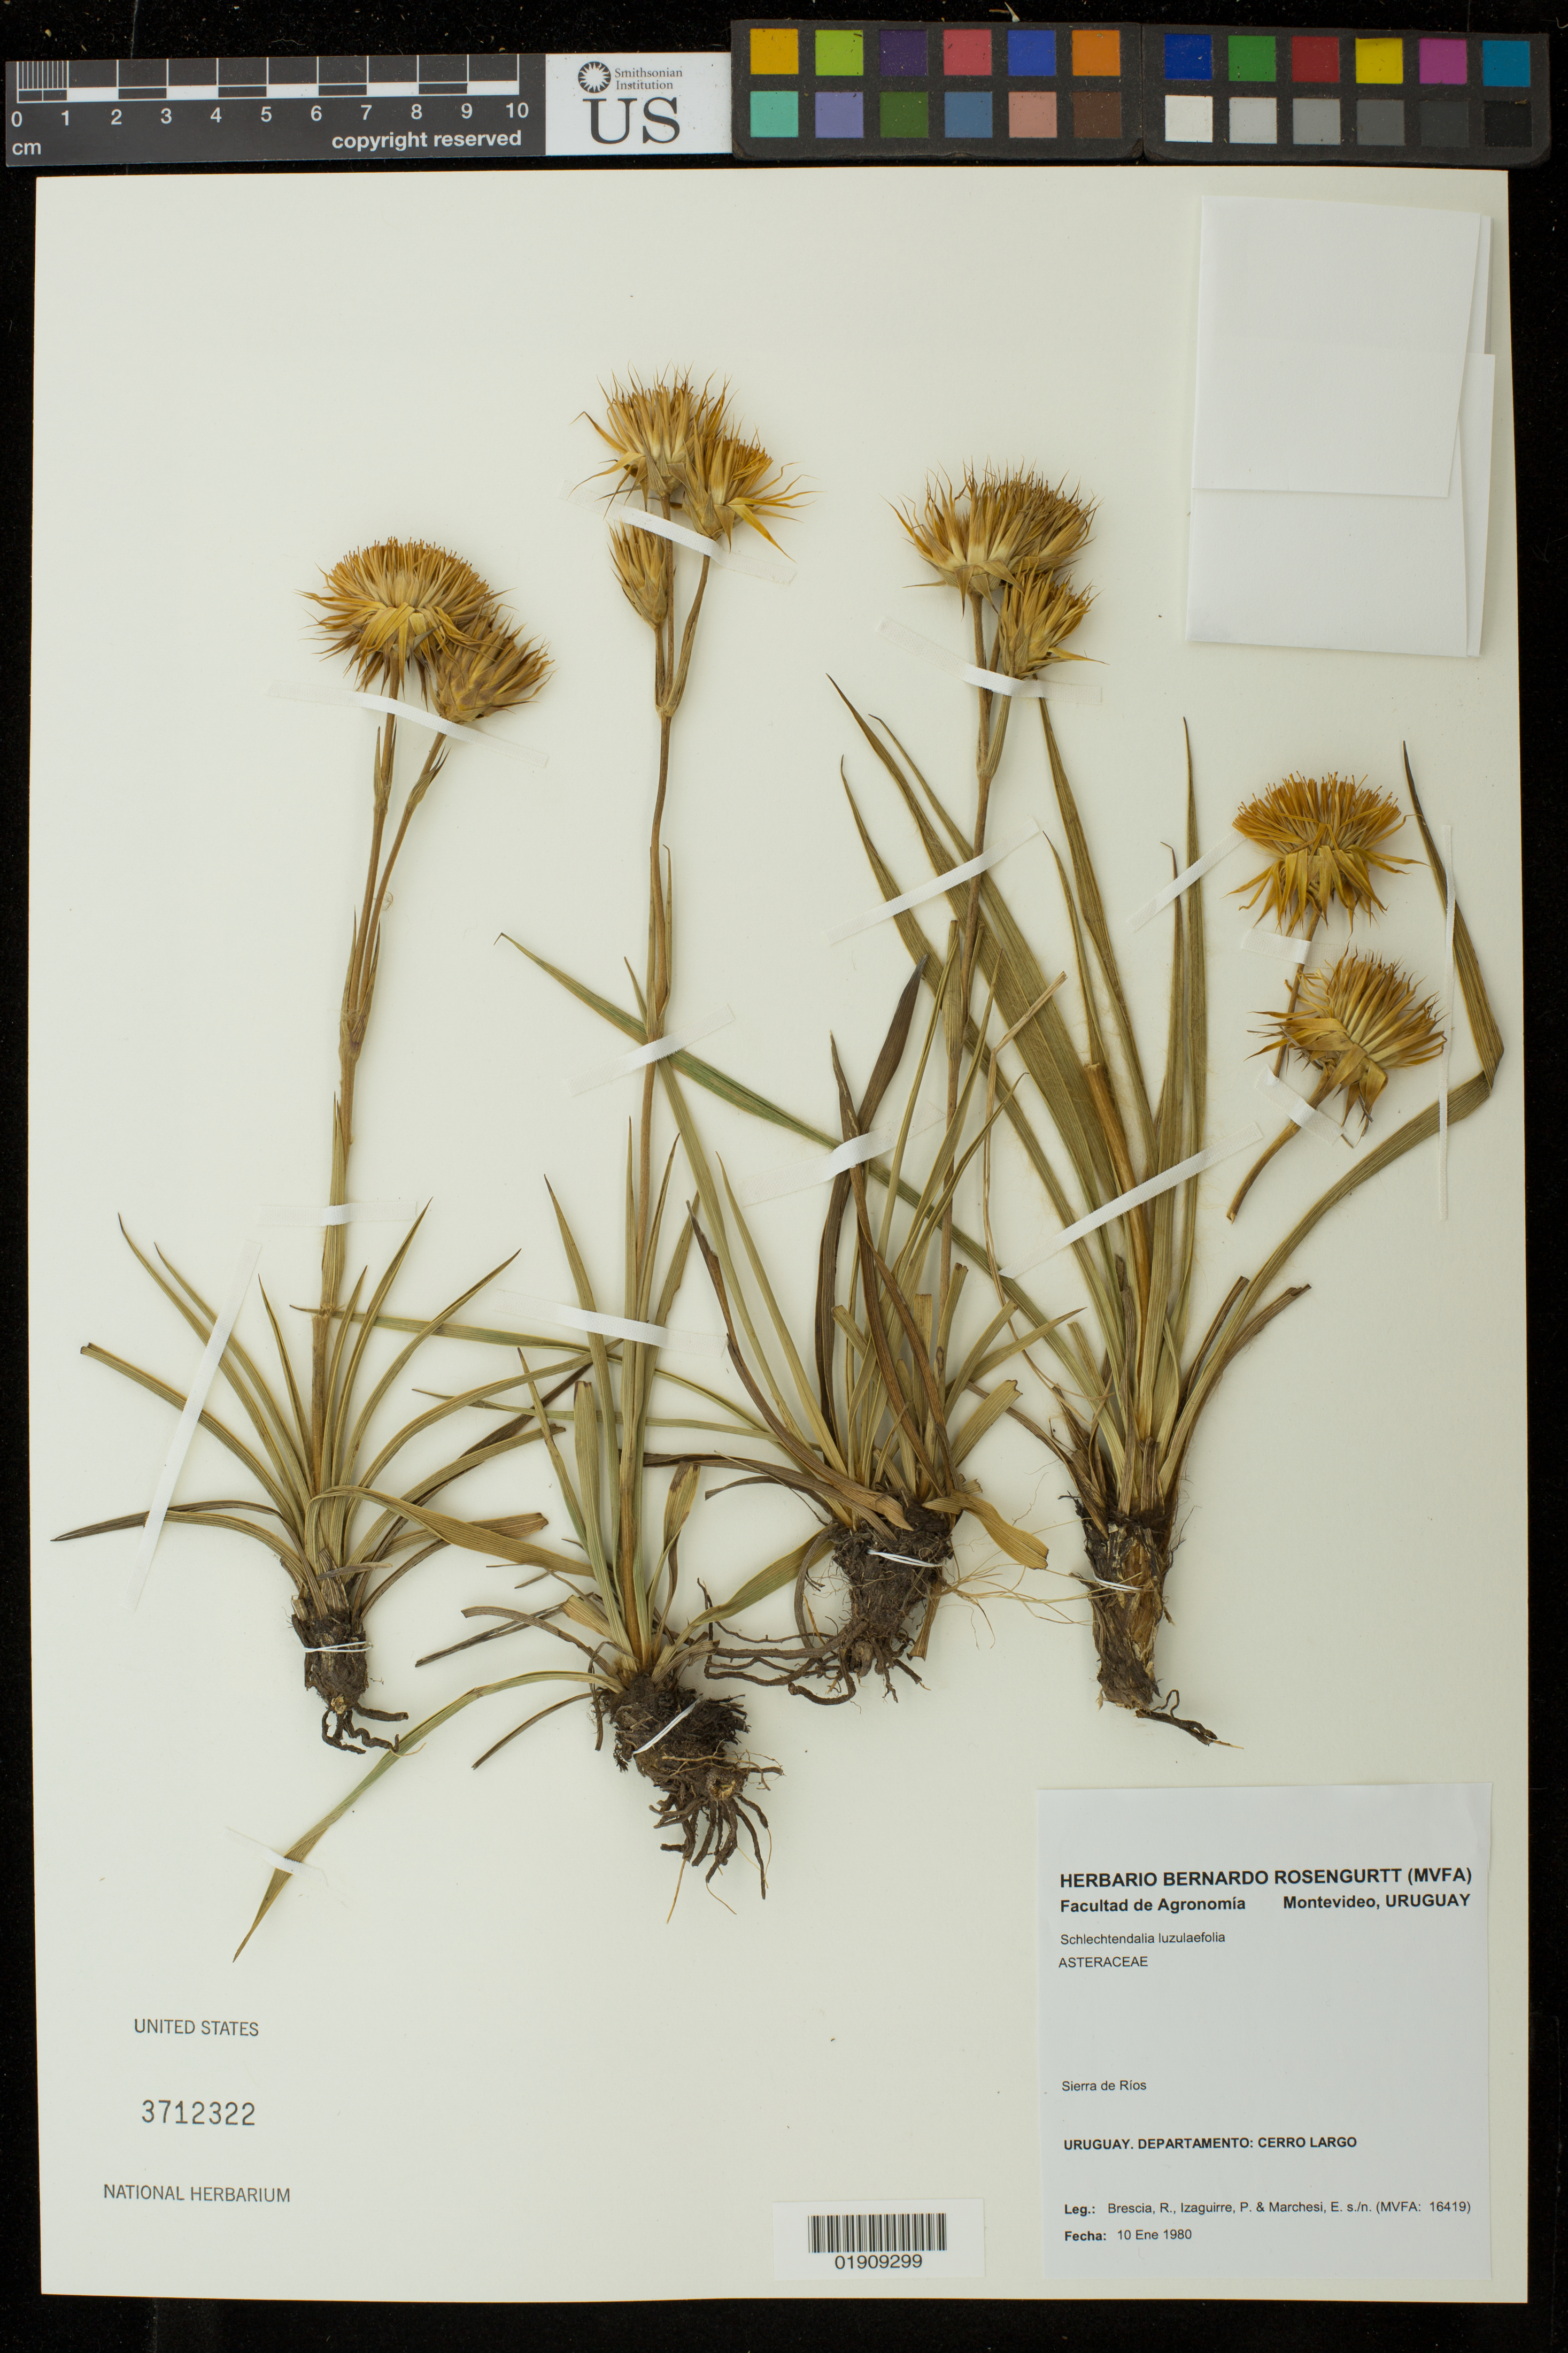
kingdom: Plantae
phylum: Tracheophyta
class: Magnoliopsida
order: Asterales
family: Asteraceae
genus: Schlechtendalia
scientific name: Schlechtendalia luzulaefolia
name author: Less.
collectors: R. Brescia, P. Izaguirre & E. H. Marchesi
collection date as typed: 10 January 1980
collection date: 1980-01-10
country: Uruguay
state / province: Cerro Largo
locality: Sierra de Rios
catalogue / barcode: US 3712322